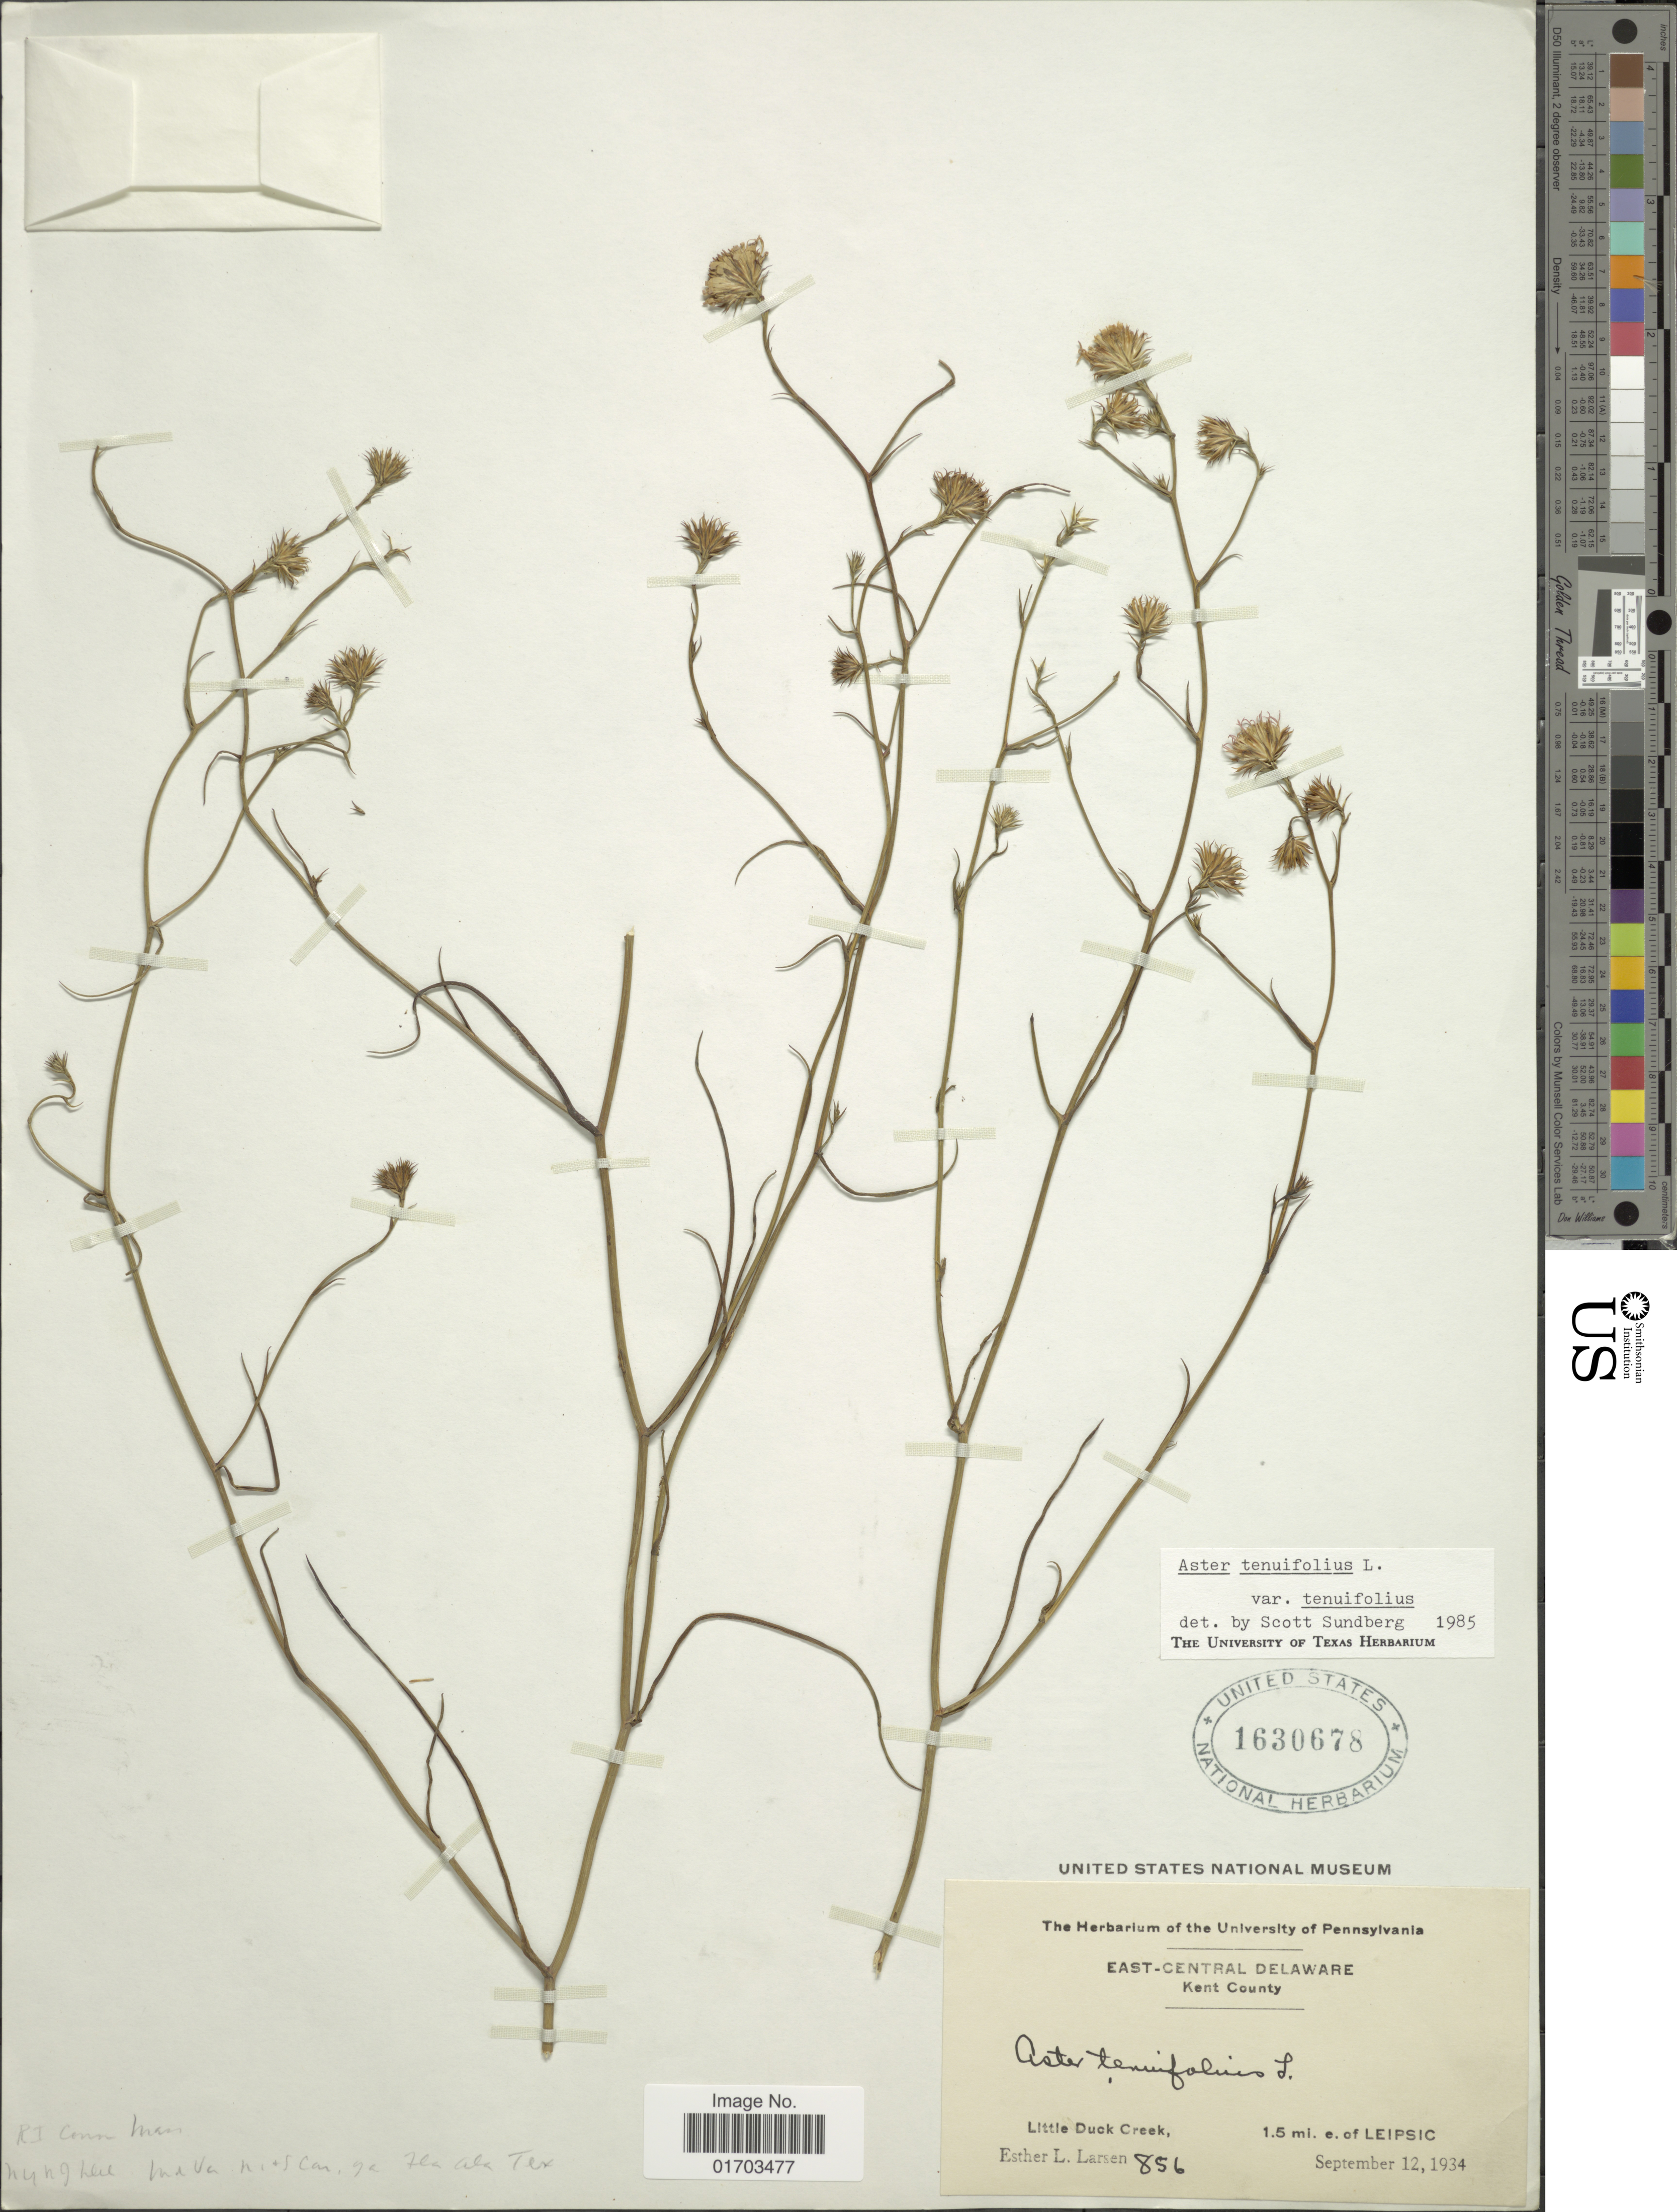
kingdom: Plantae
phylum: Tracheophyta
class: Magnoliopsida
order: Asterales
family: Asteraceae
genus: Symphyotrichum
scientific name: Symphyotrichum tenuifolium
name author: (L.) G.L. Nesom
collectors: E. Larsen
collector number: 856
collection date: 1934-09-12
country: United States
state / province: Delaware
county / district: Kent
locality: East-Central Delaware, Kent County, Little Duck Creek, 1.5 mi. e. of Leispic.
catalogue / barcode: US 1630678